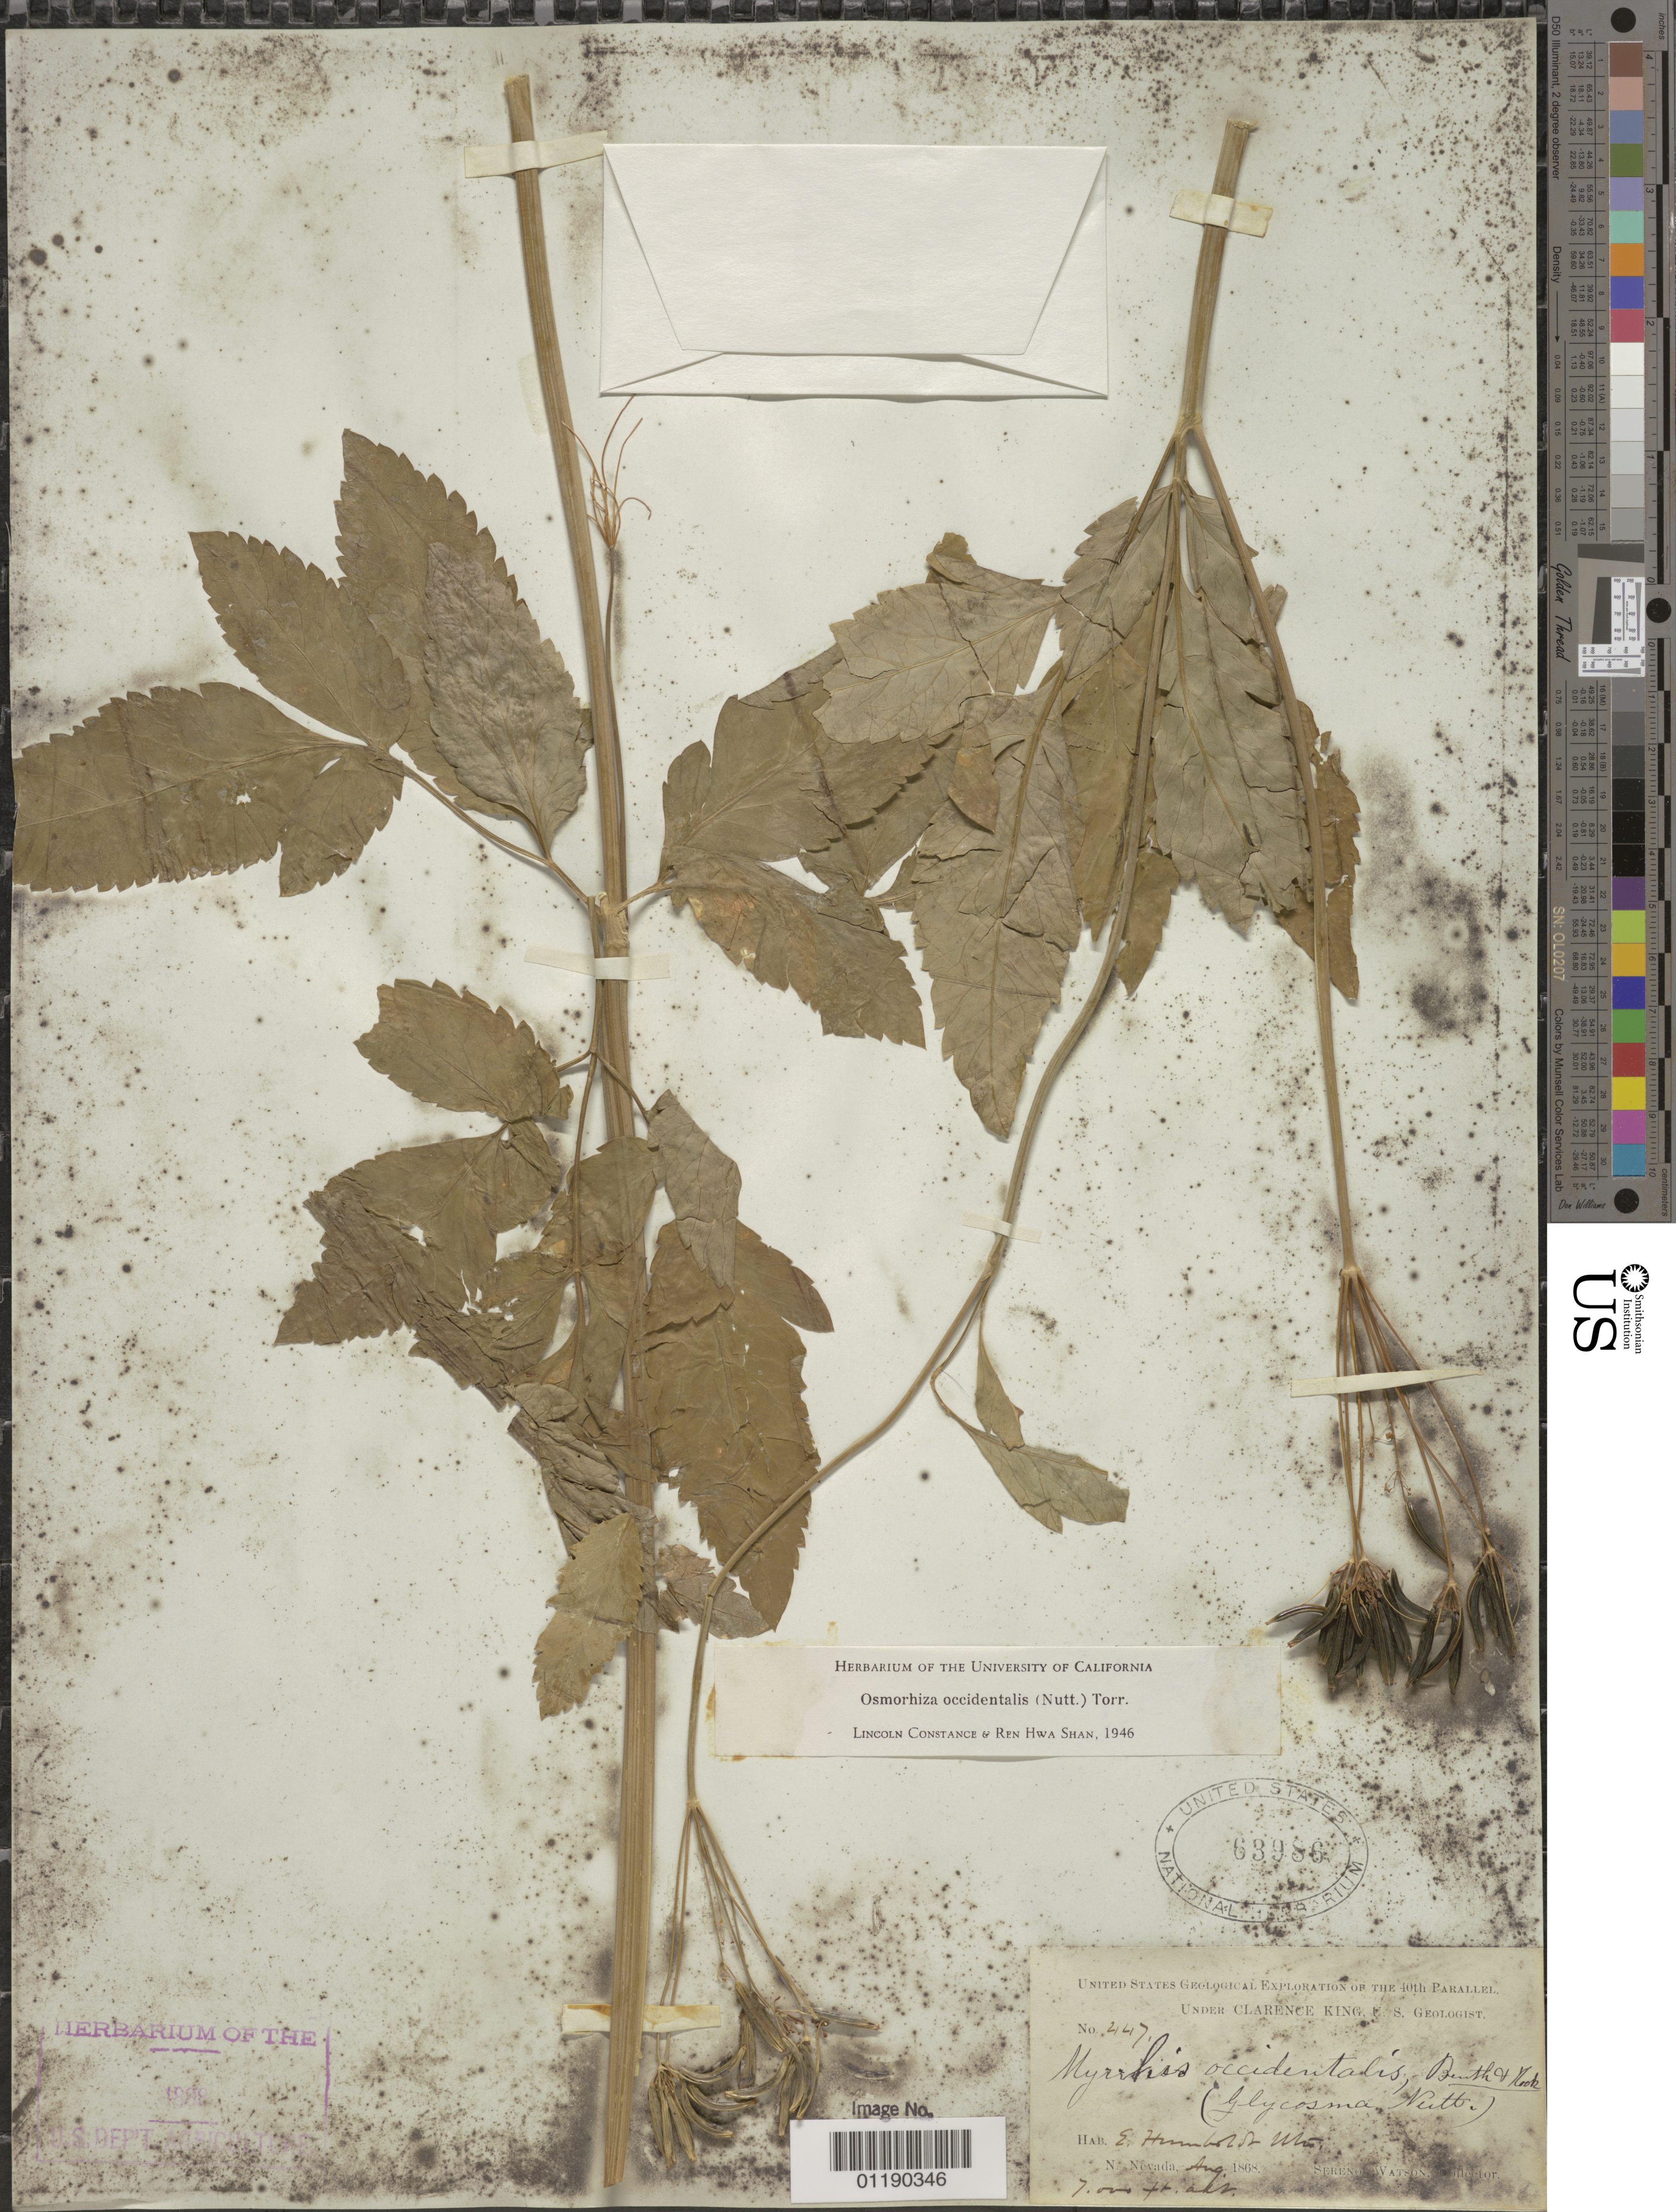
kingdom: Plantae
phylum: Tracheophyta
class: Magnoliopsida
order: Apiales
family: Apiaceae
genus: Osmorhiza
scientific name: Osmorhiza occidentalis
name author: (Nutt.) Torr.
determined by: Constance, L.; Shan, R. H.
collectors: S. Watson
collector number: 447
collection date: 1868-08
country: United States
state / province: Nevada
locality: E. Humboldt Mts, N. Nevada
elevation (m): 2134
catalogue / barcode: US 63986